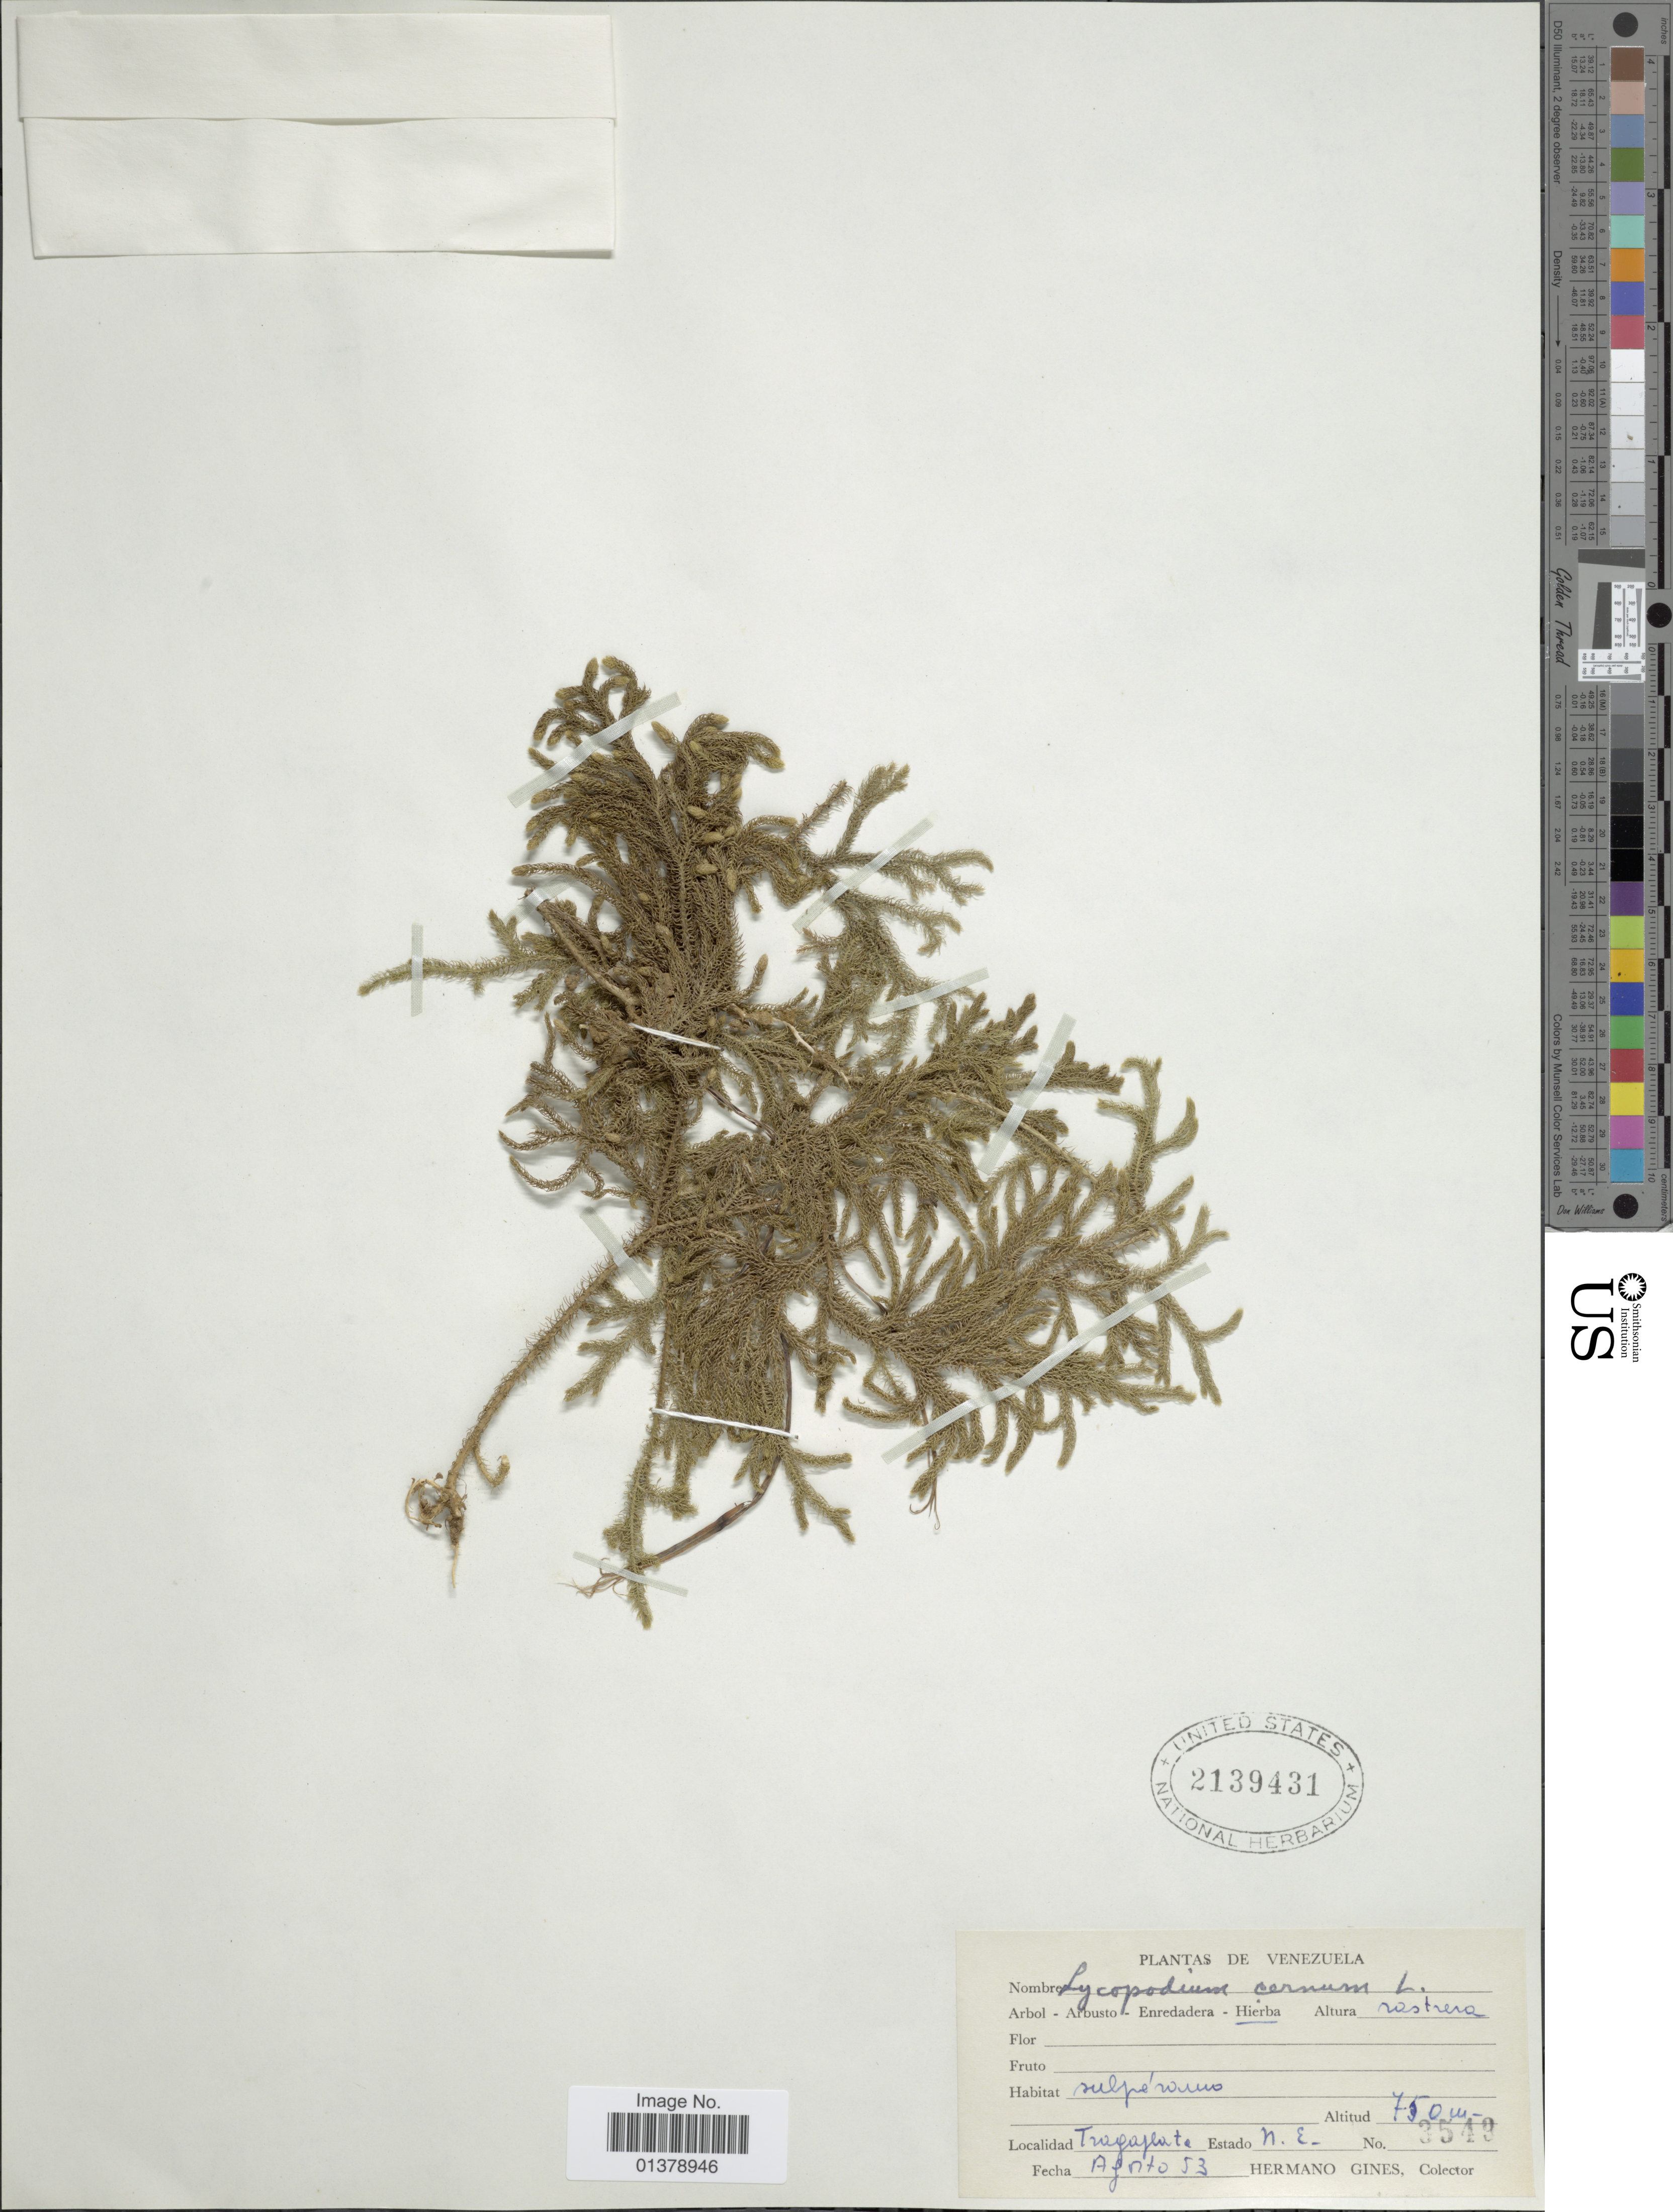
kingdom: Plantae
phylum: Tracheophyta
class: Lycopodiopsida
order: Lycopodiales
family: Lycopodiaceae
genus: Palhinhaea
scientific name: Palhinhaea cernua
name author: (L.) Vasc. & Franco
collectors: Bro. Gines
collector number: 3549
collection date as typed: Transcribed d/m/y: /8/53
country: Venezuela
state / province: Nueva Esparta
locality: Tragaplata, Estado N.E. [State of Nueva Esparta]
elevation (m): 750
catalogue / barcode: US 2139431